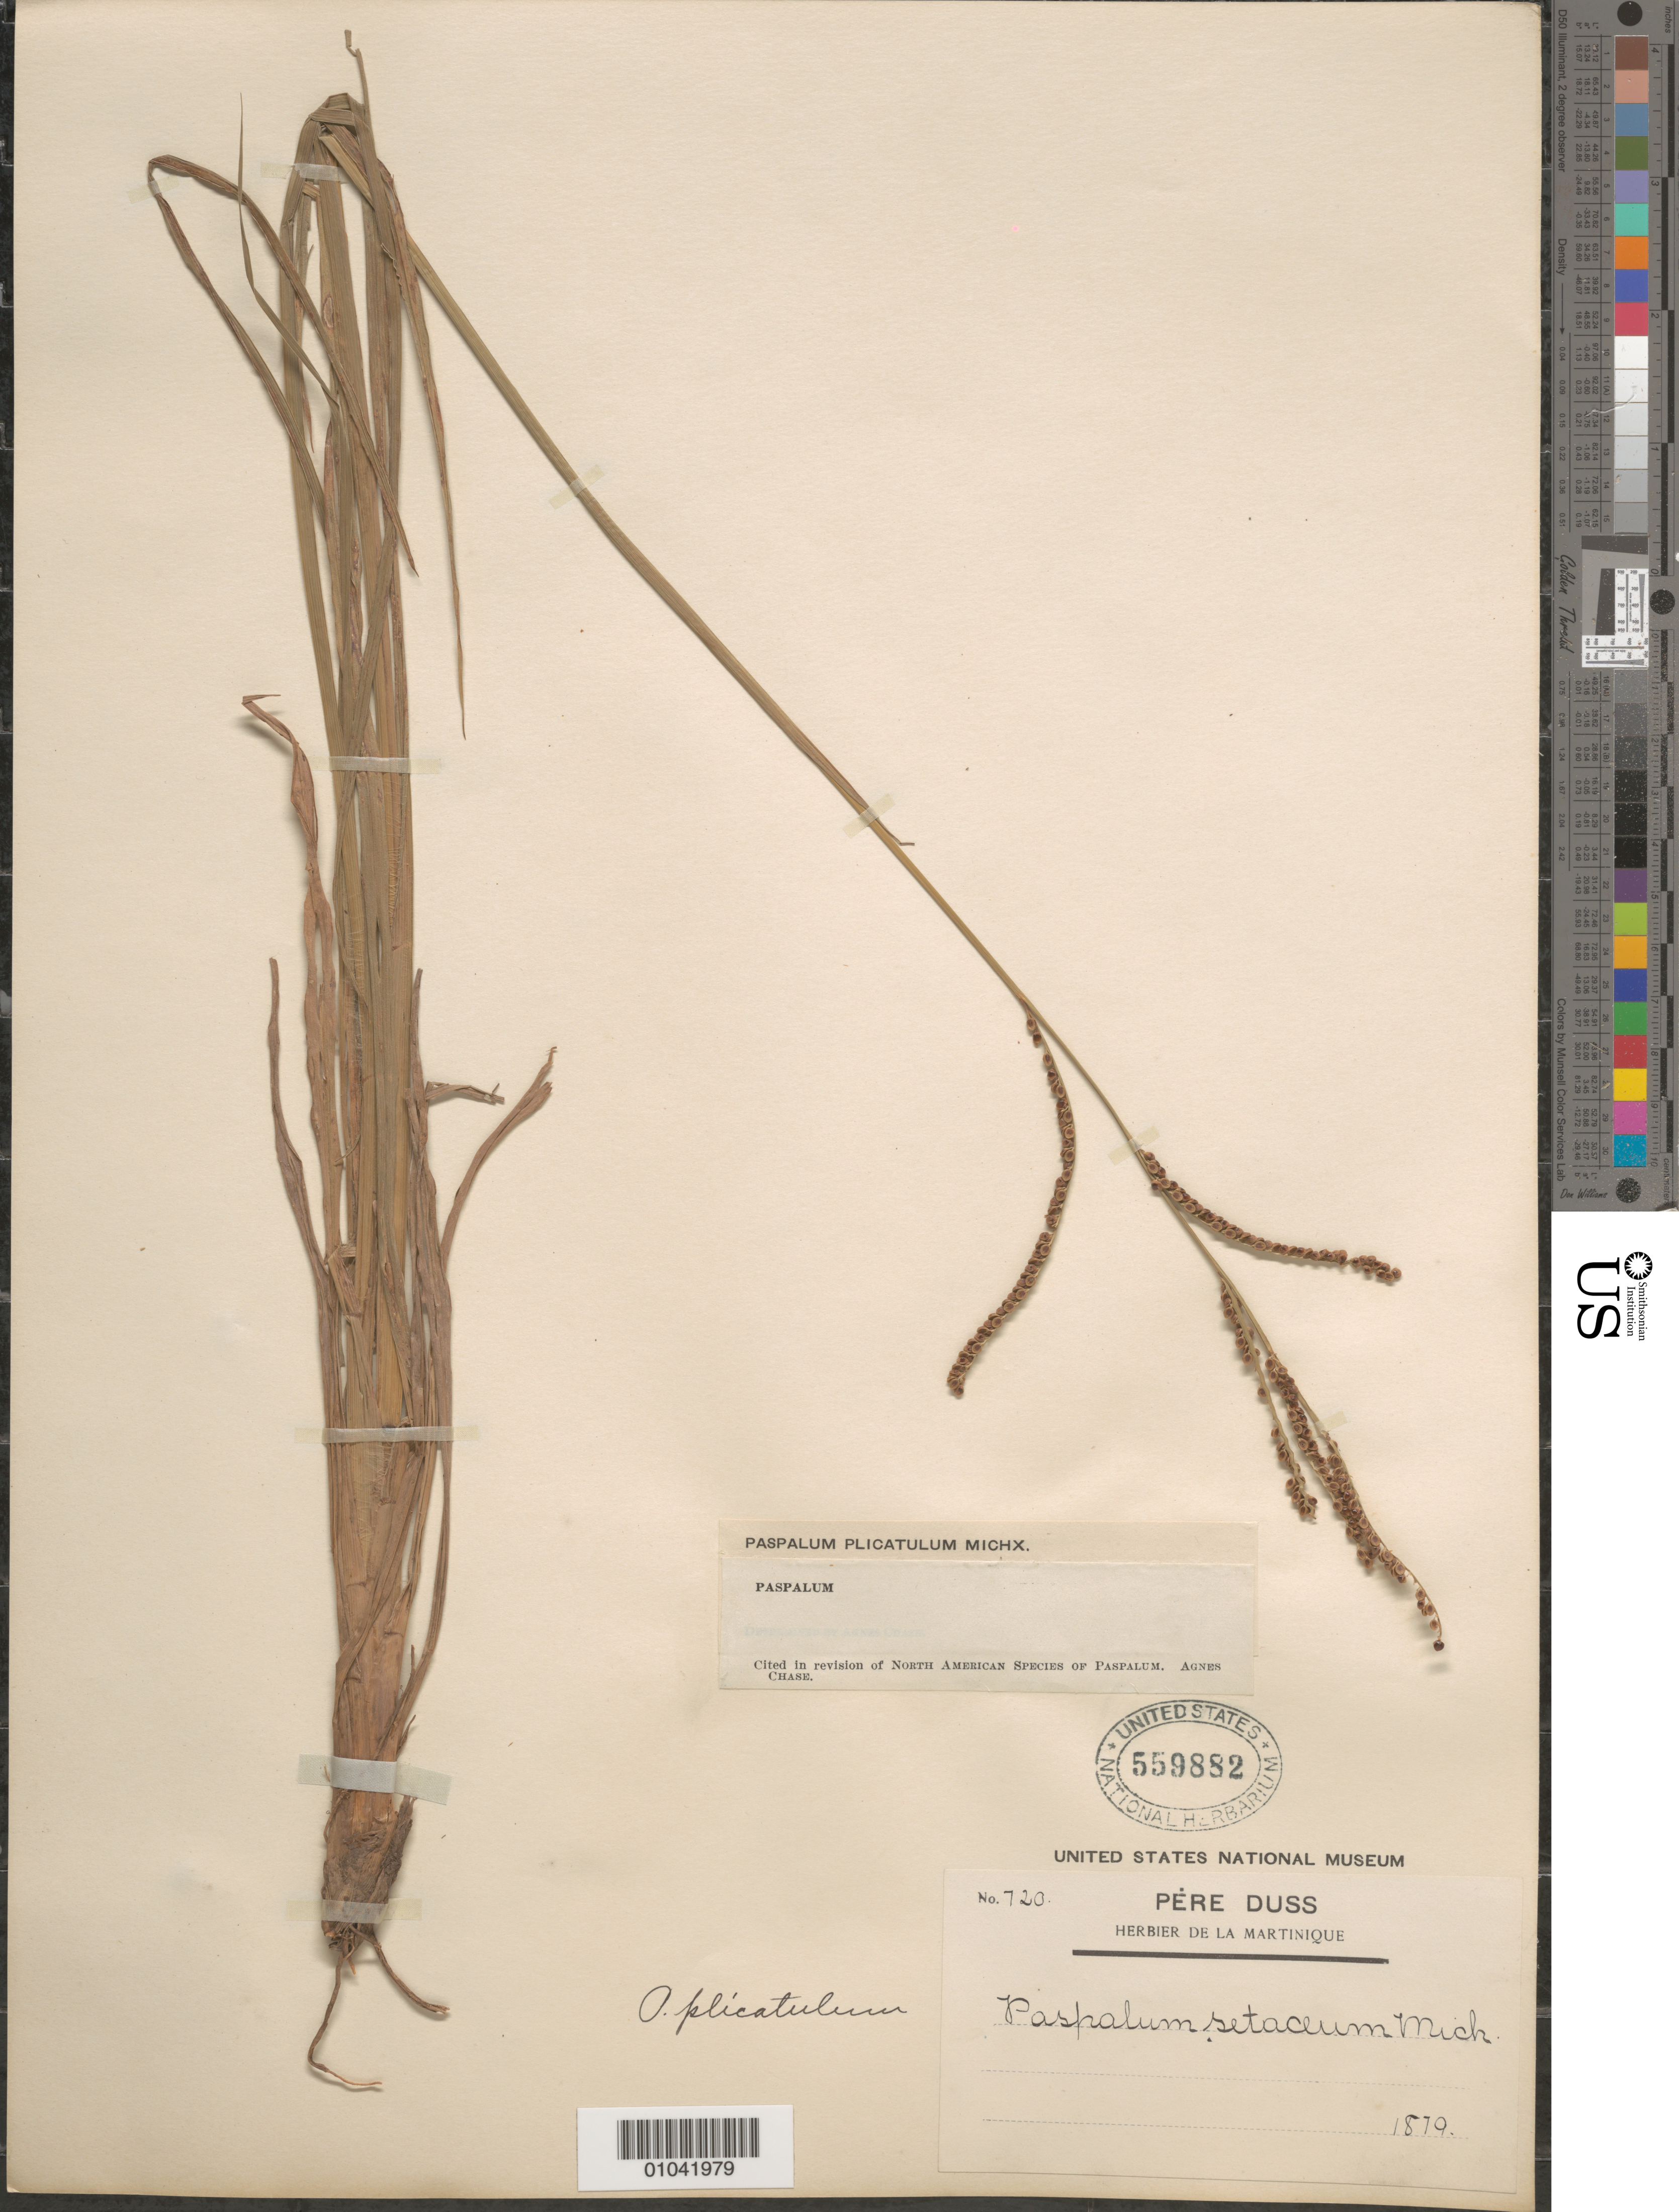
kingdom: Plantae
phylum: Tracheophyta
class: Liliopsida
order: Poales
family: Poaceae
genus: Paspalum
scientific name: Paspalum plicatulum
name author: Michx.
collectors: Père Duss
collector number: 720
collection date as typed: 1879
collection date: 1879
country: Martinique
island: Martinique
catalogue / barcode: US 559882